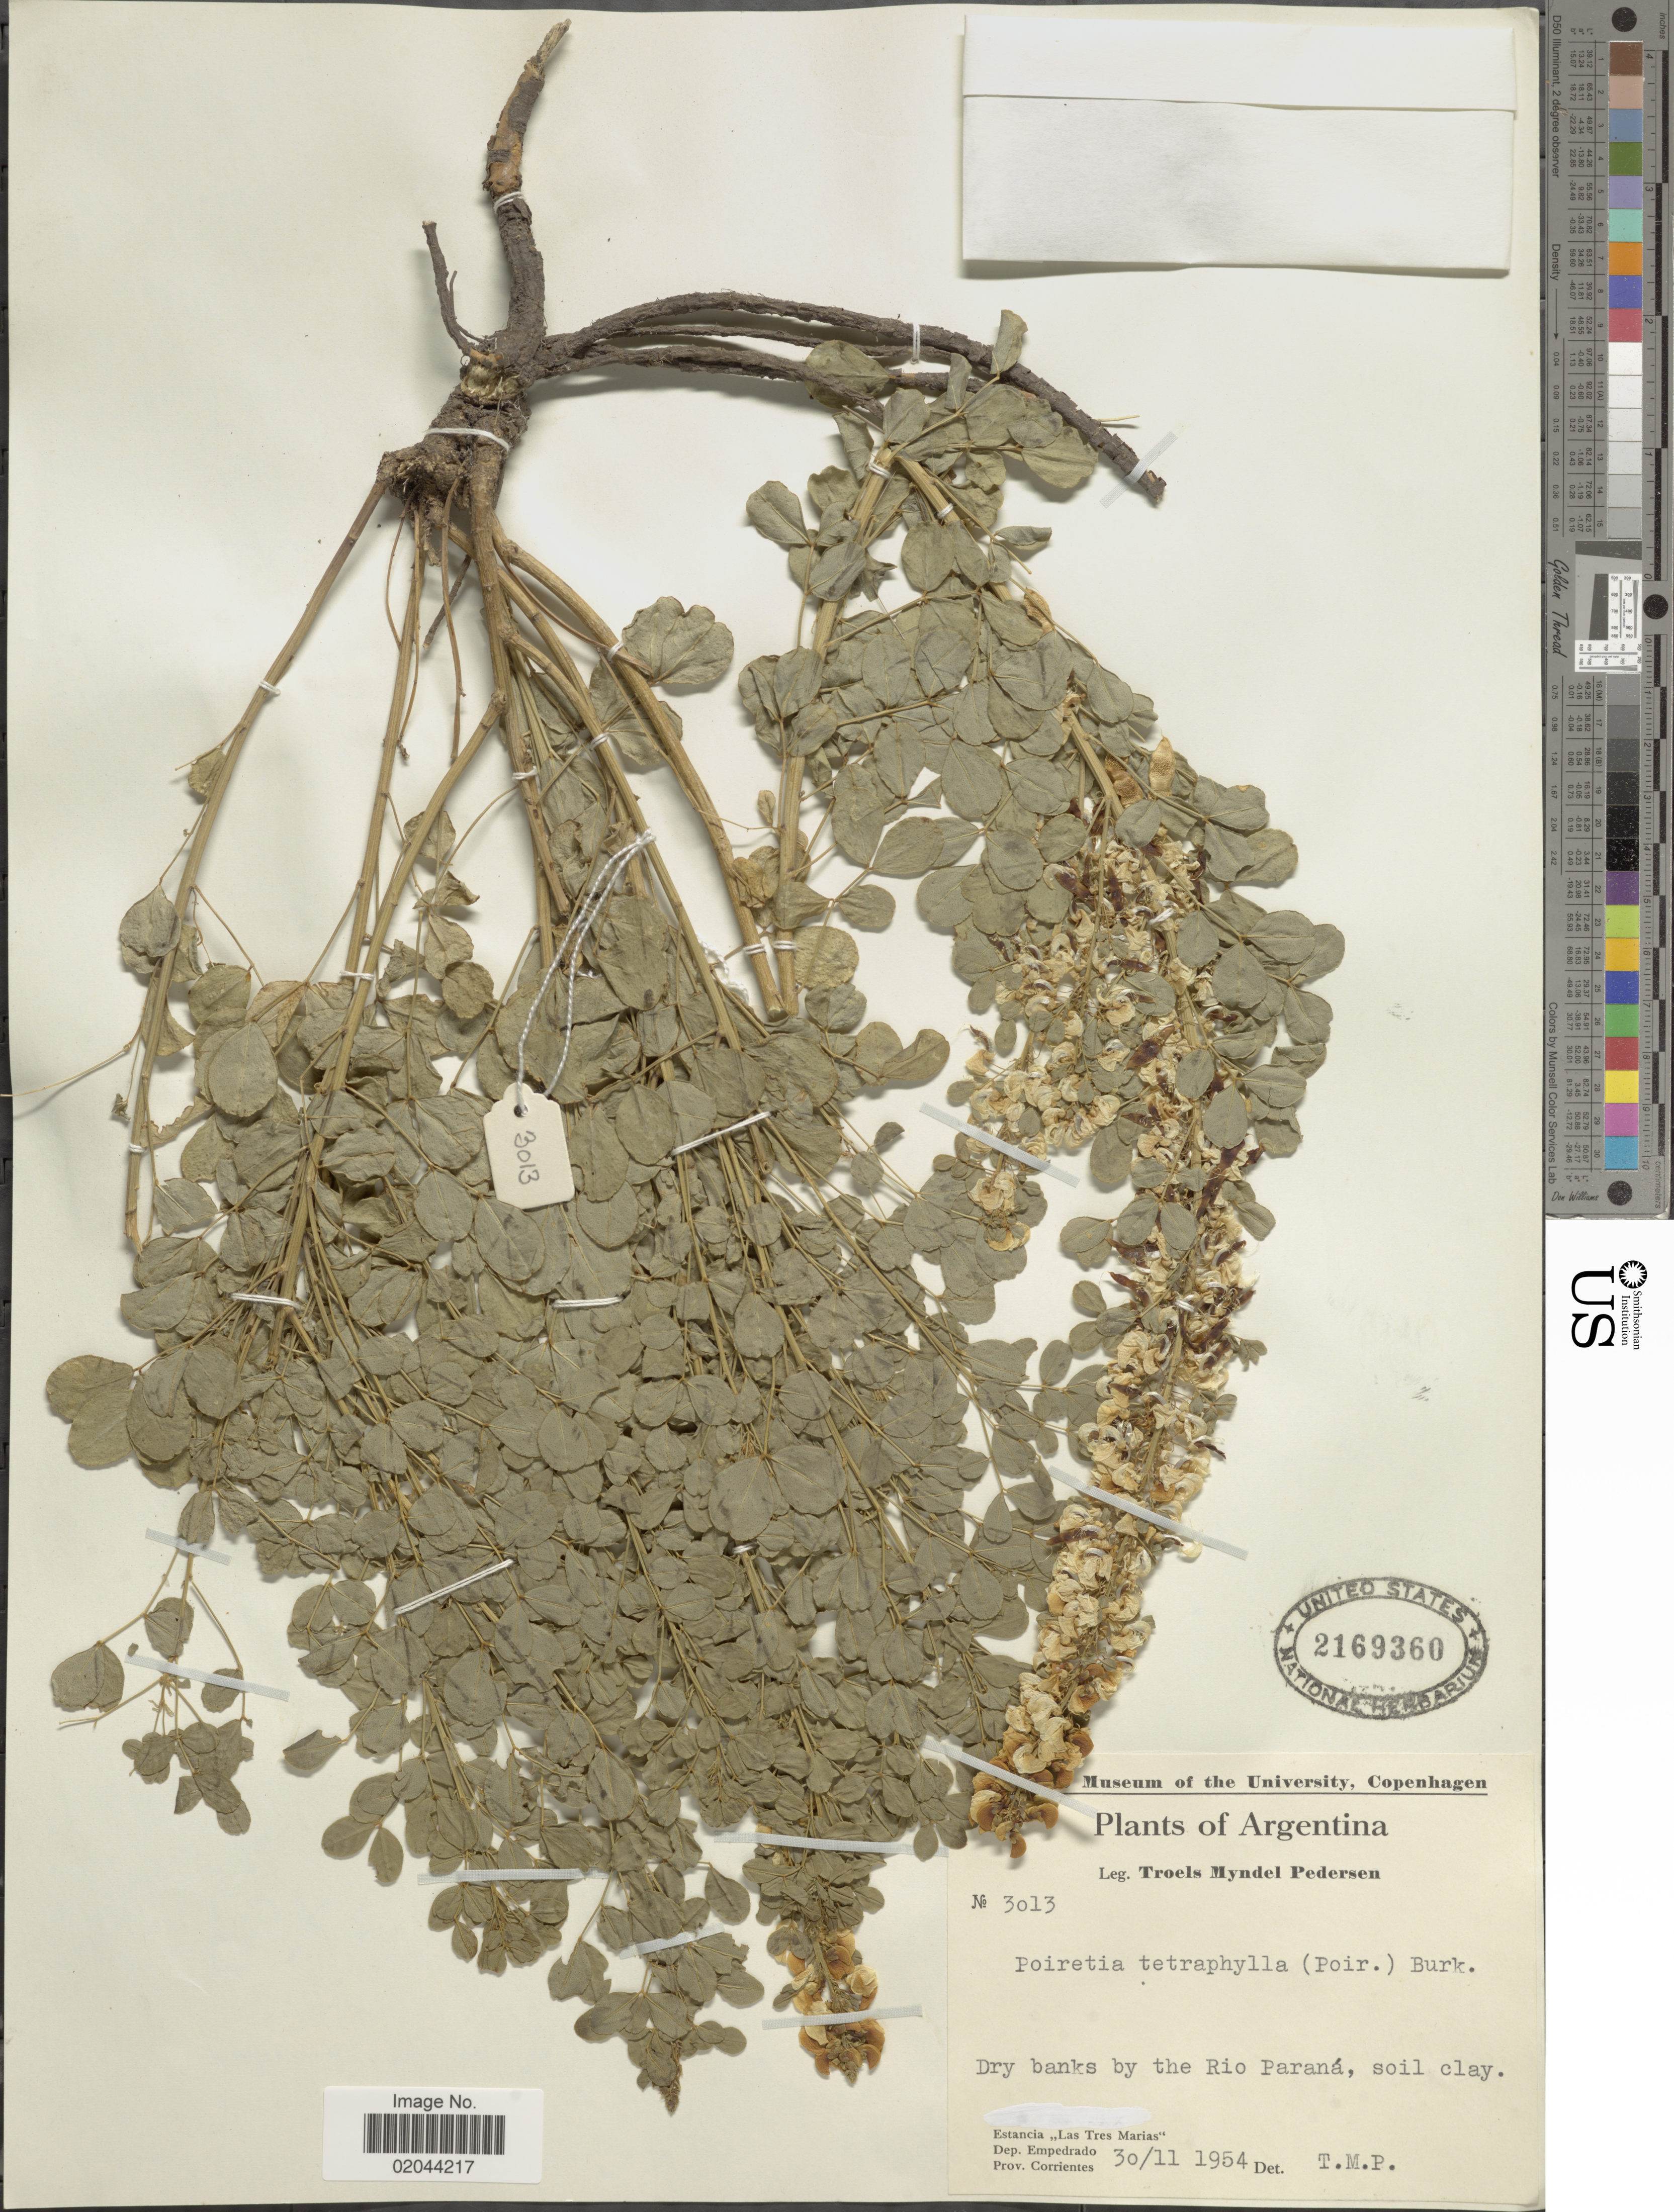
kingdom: Plantae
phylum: Tracheophyta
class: Magnoliopsida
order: Fabales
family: Fabaceae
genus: Poiretia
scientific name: Poiretia tetraphylla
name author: (Poir.) Burkart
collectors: T. Pederson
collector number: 3013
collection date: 1954-11-30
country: Argentina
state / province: Corrientes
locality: Dry banks by the Rio Paraná, soil clay, Estancia ,,Las Tres Marias', Dep Empedrado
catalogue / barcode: US 2169360